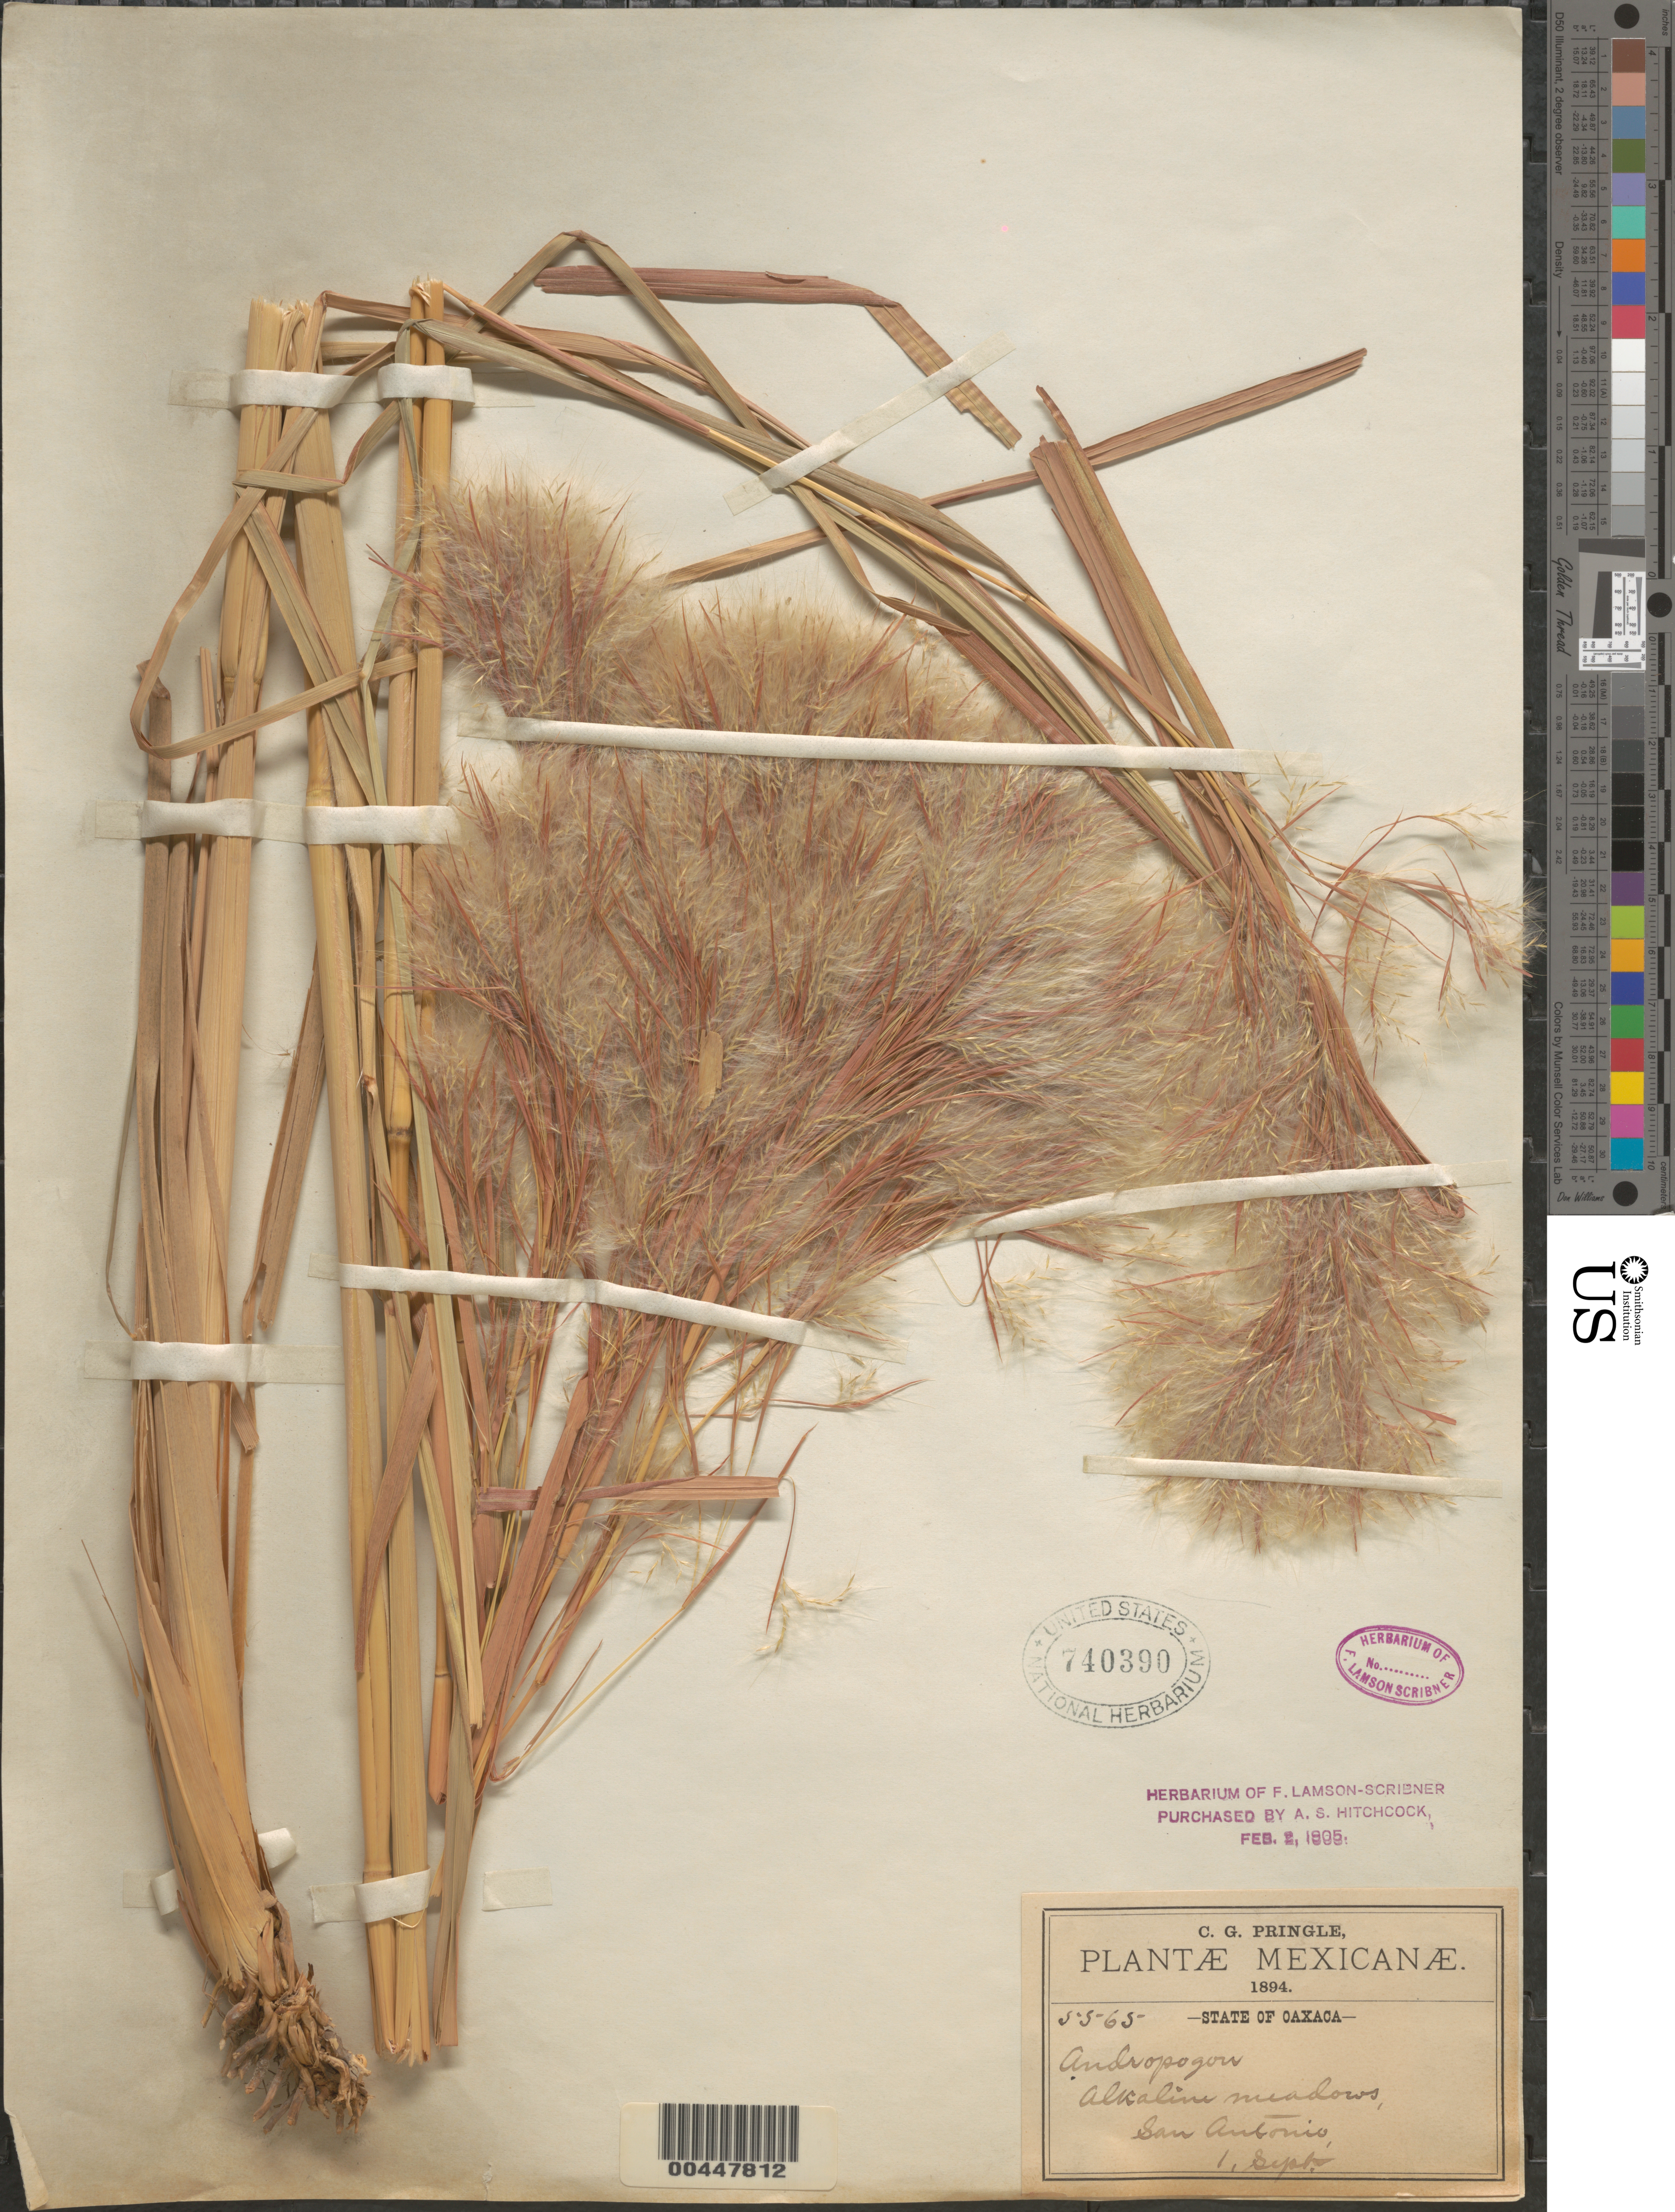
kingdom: Plantae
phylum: Tracheophyta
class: Liliopsida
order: Poales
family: Poaceae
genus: Andropogon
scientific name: Andropogon glomeratus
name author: (Walter) Britton, Stearns & Poggenb.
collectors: C. G. Pringle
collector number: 5565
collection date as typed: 1 Sep 1894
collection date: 1894-09-01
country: Mexico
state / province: Oaxaca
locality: San Antonio, alkaline meadows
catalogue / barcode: US 740390